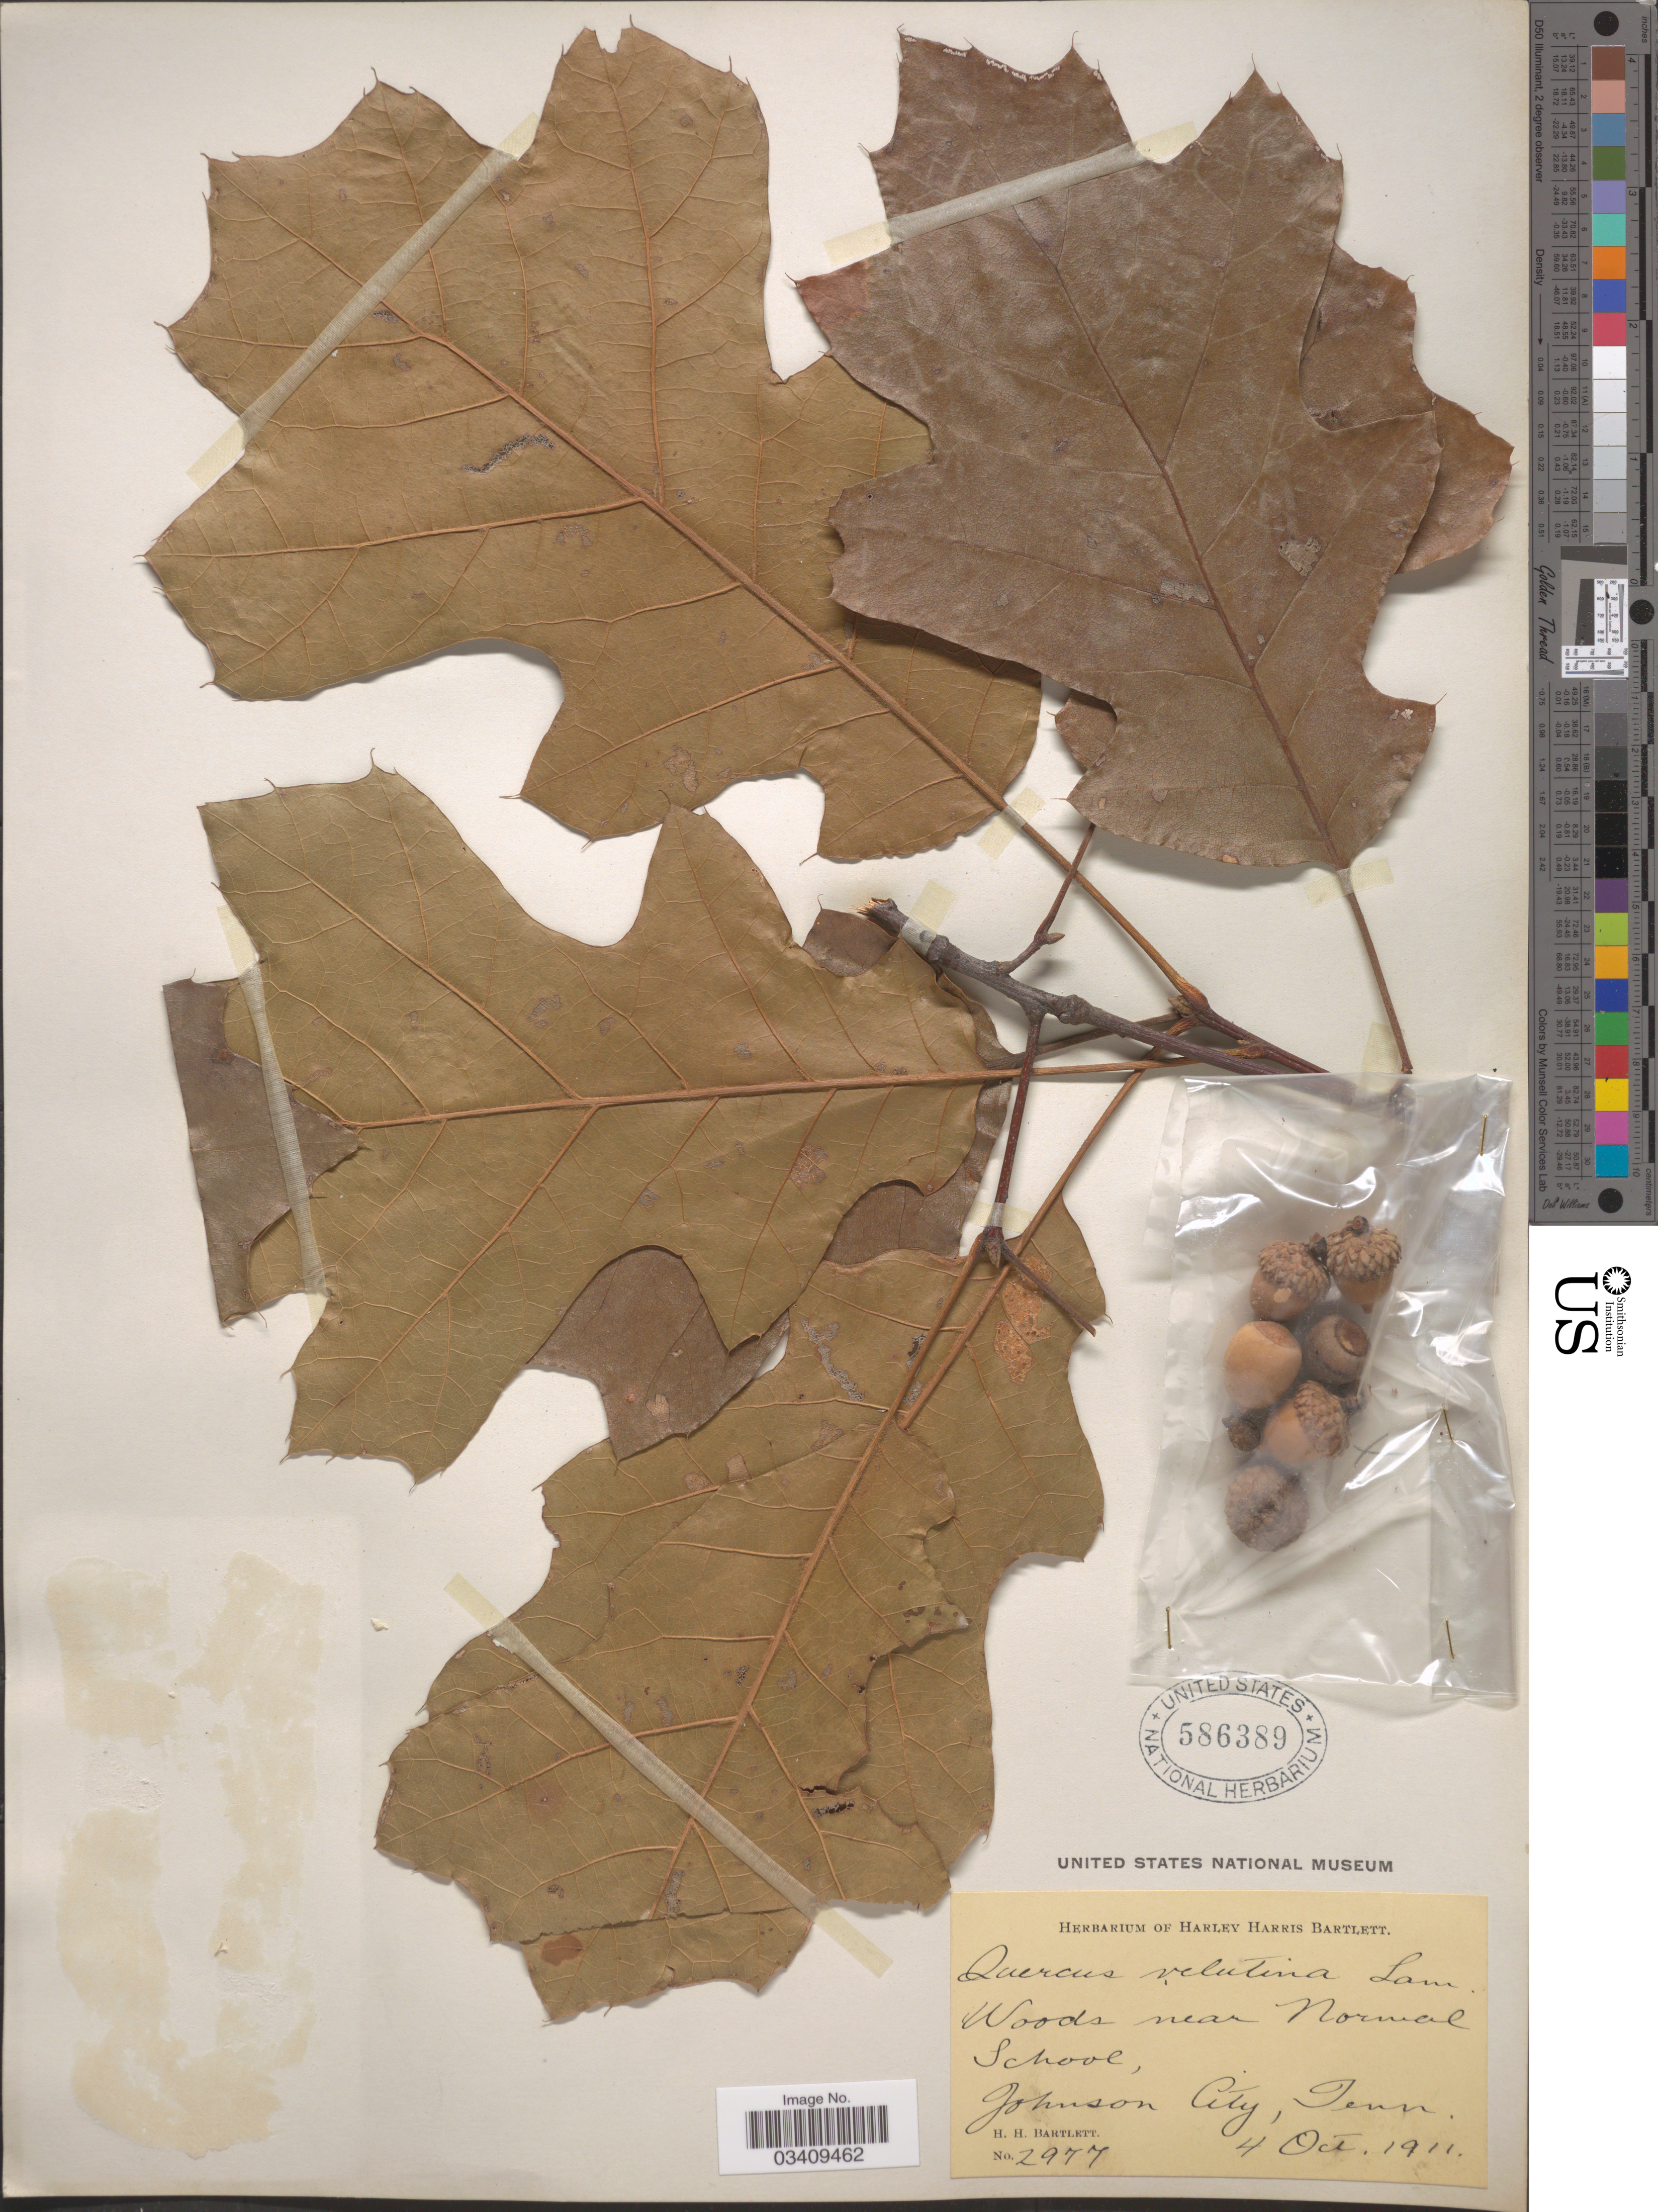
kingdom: Plantae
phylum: Tracheophyta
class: Magnoliopsida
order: Fagales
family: Fagaceae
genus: Quercus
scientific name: Quercus velutina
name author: Lam.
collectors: H. H. Bartlett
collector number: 2977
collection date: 1911-10-04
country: United States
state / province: Tennessee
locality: Woods near Normal School, Johnson City.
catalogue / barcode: US 586389